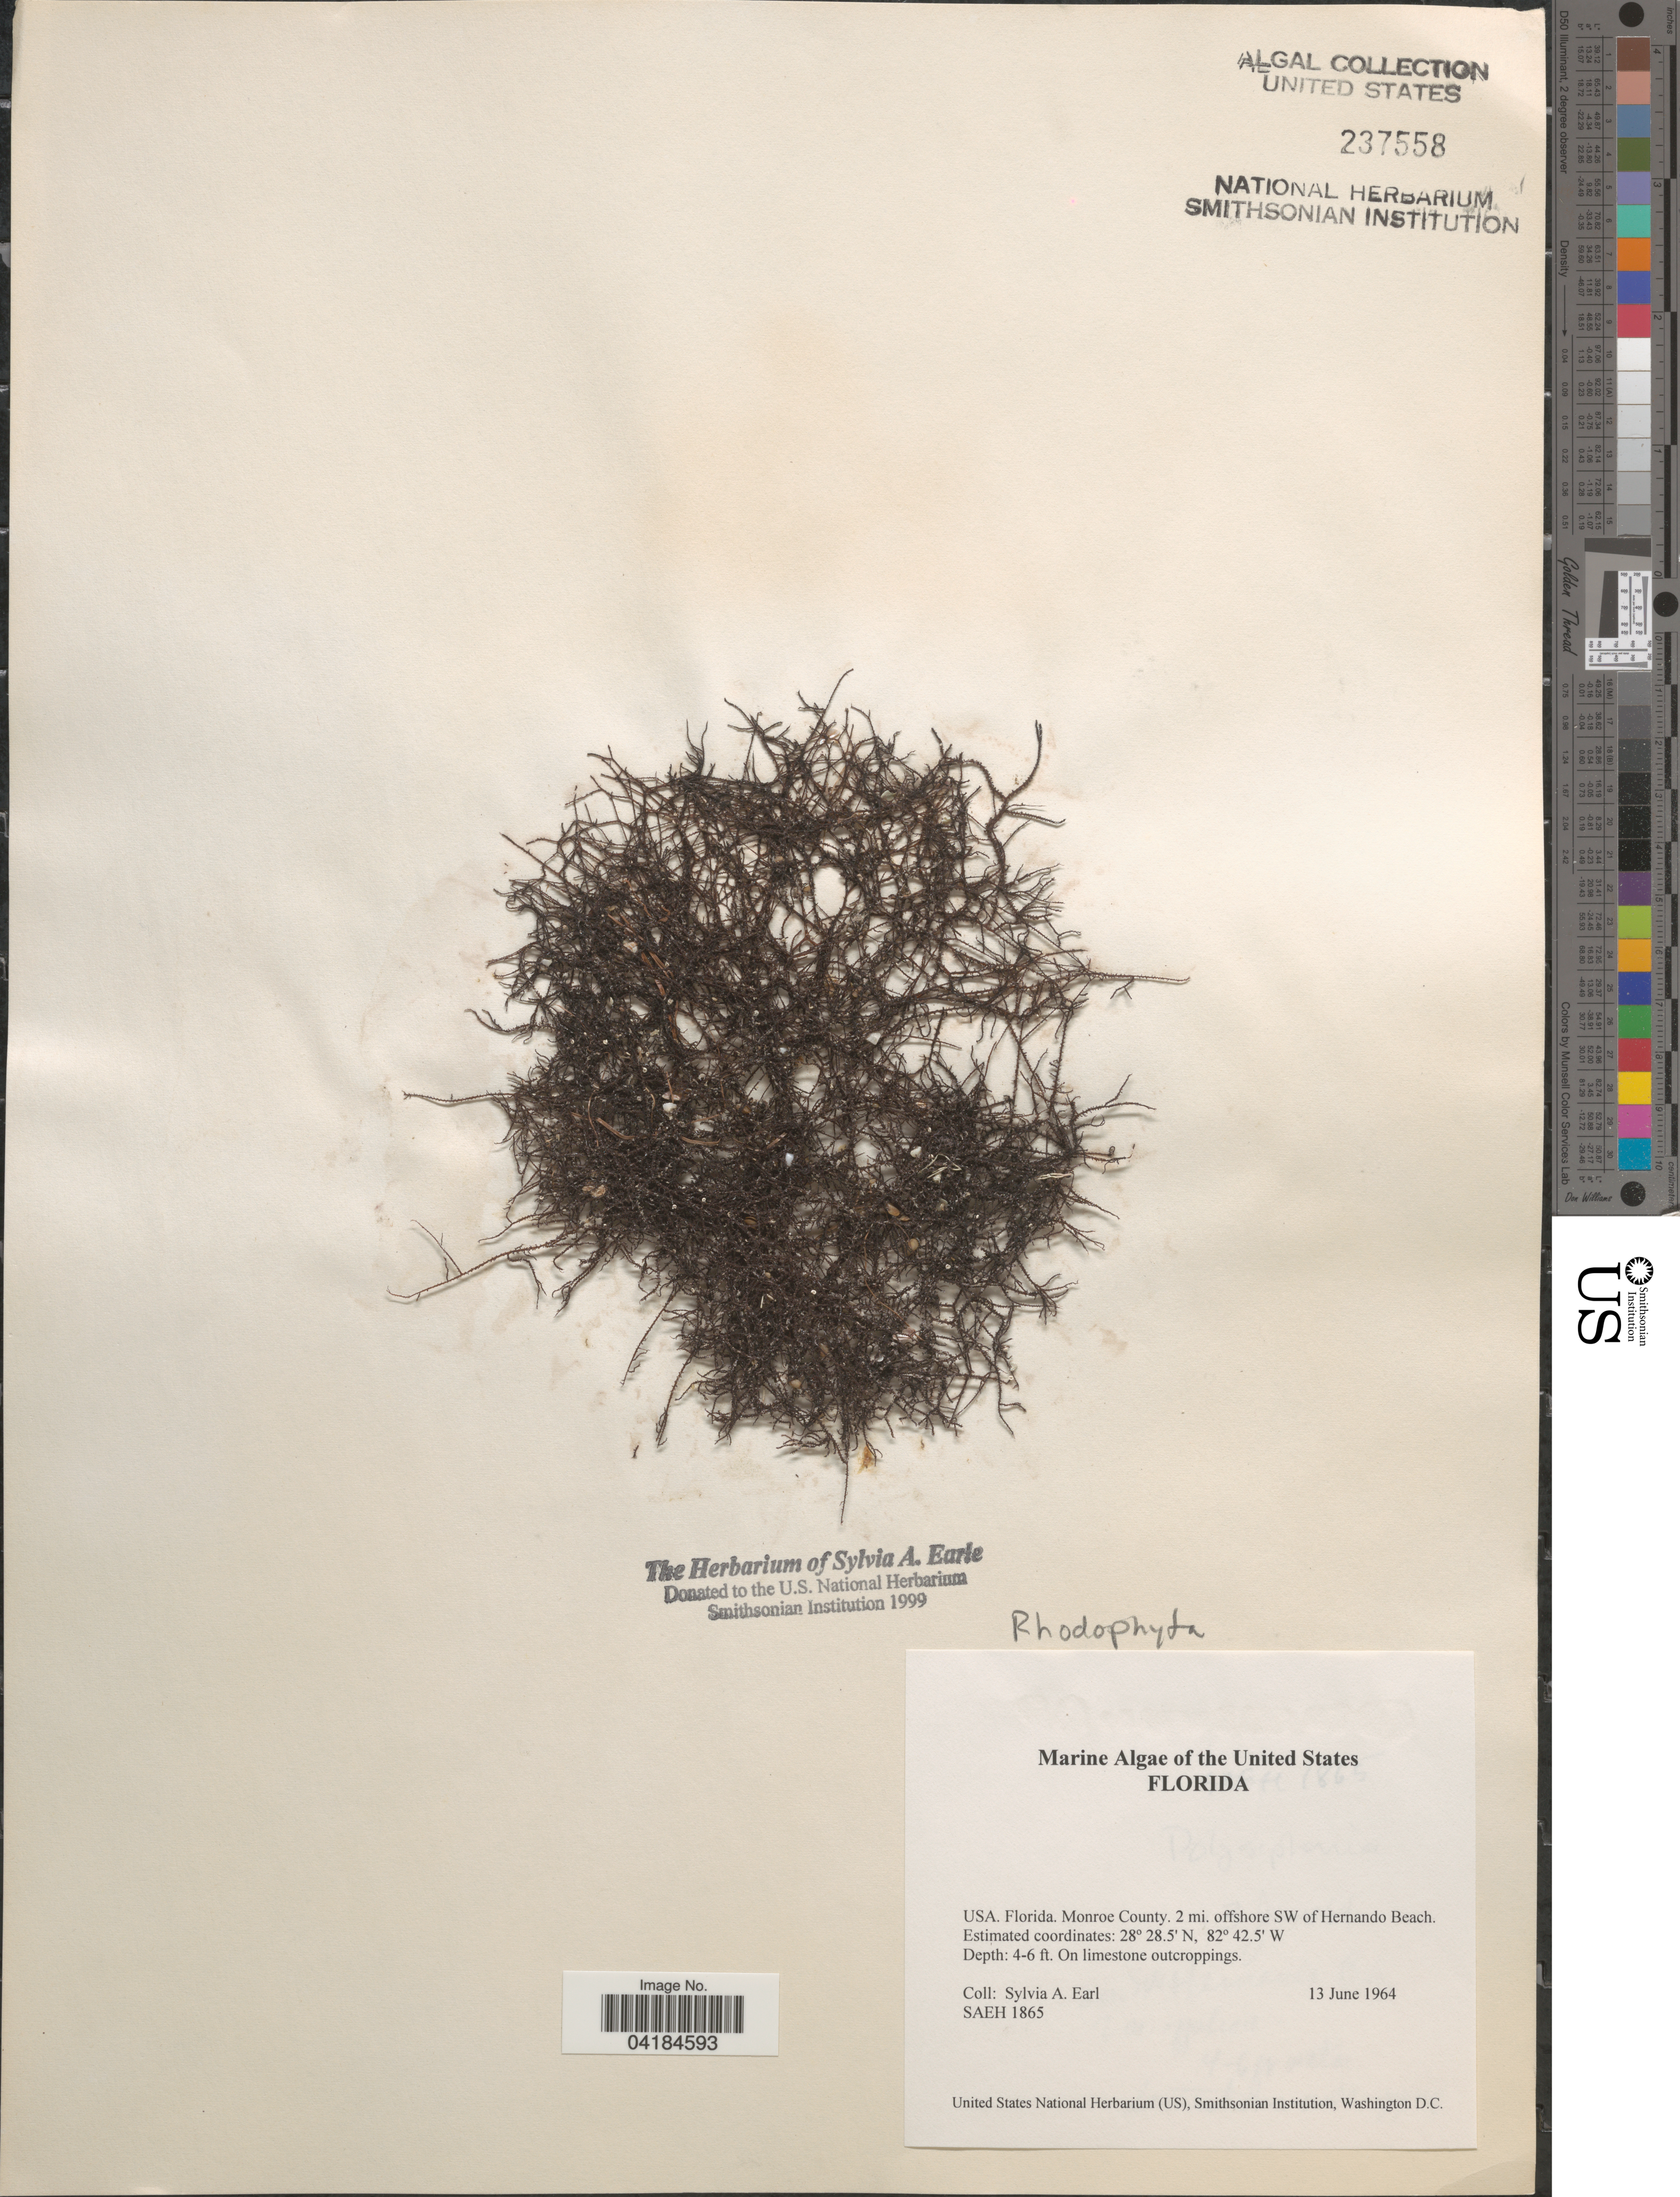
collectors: S. A. Earle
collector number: SAEH1865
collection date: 1964-06-13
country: United States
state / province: Florida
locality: Monroe County. 2 mi. offshore SW of Hernando Beach.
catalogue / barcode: US 237558